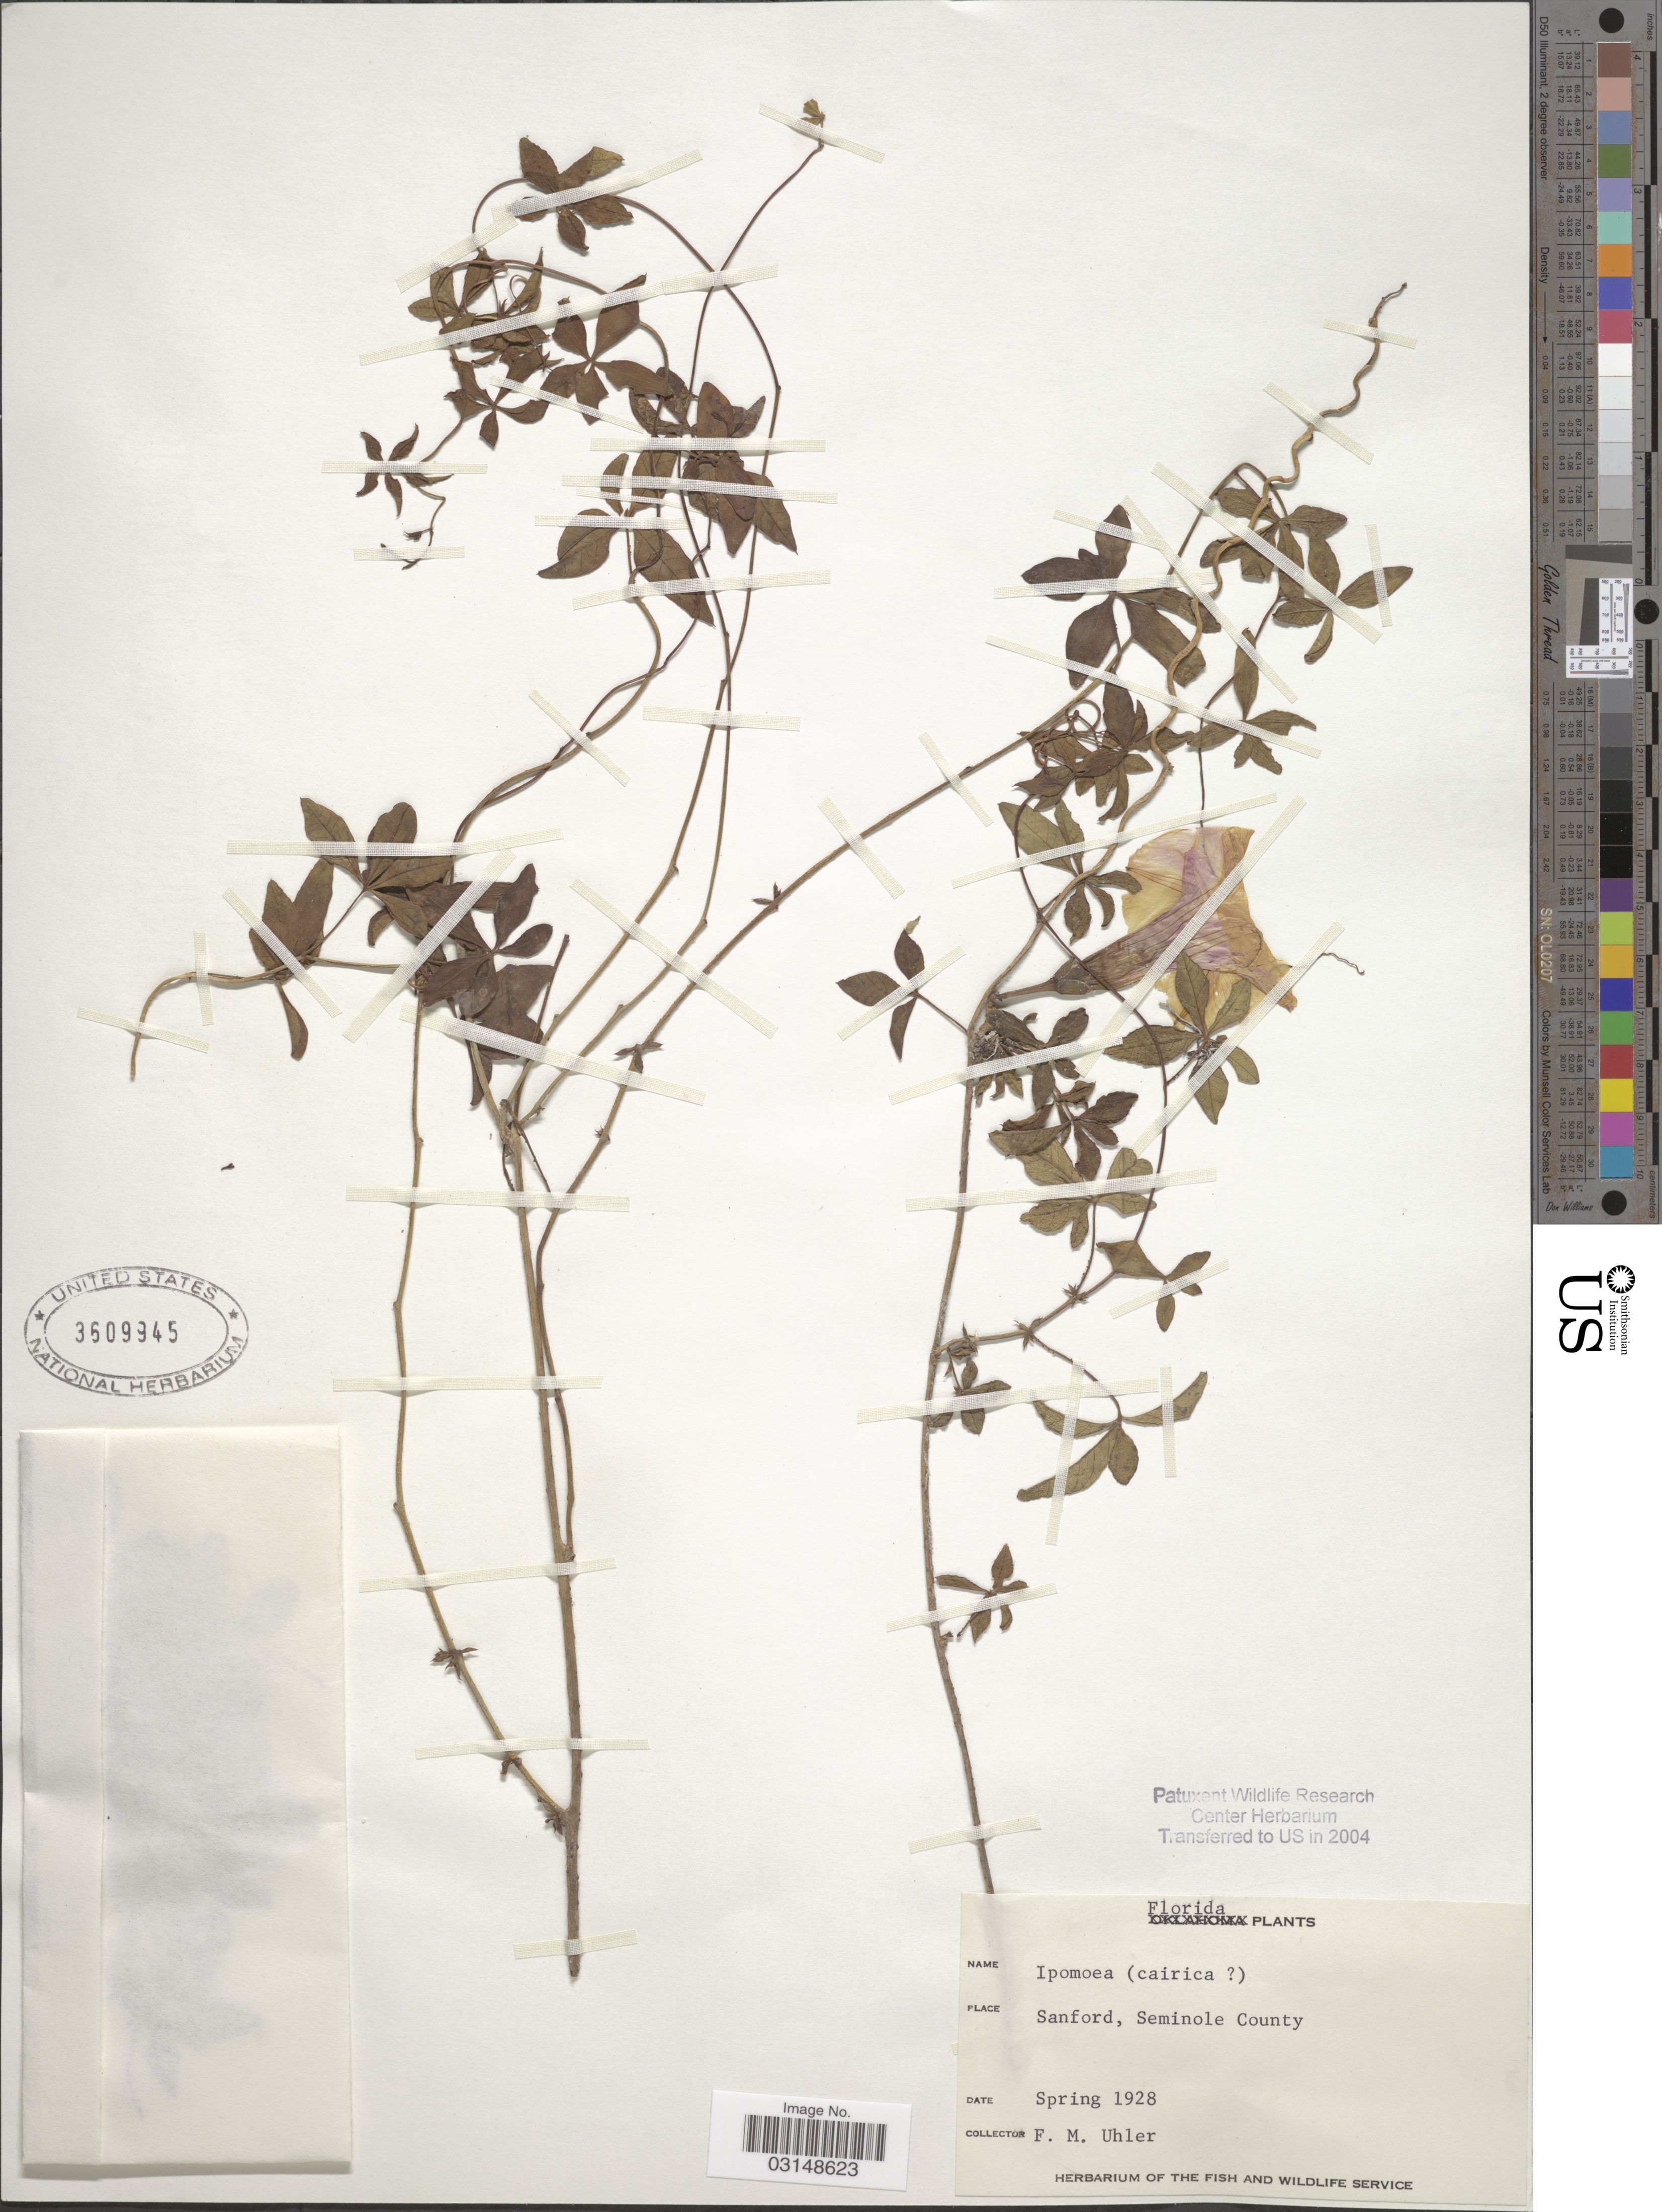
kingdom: Plantae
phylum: Tracheophyta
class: Magnoliopsida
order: Solanales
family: Convolvulaceae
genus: Ipomoea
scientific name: Ipomoea cairica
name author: (L.) Sweet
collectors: F. M. Uhler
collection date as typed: Spring 1928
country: United States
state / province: Florida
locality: Sanford, Seminole County.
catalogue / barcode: US 3609945